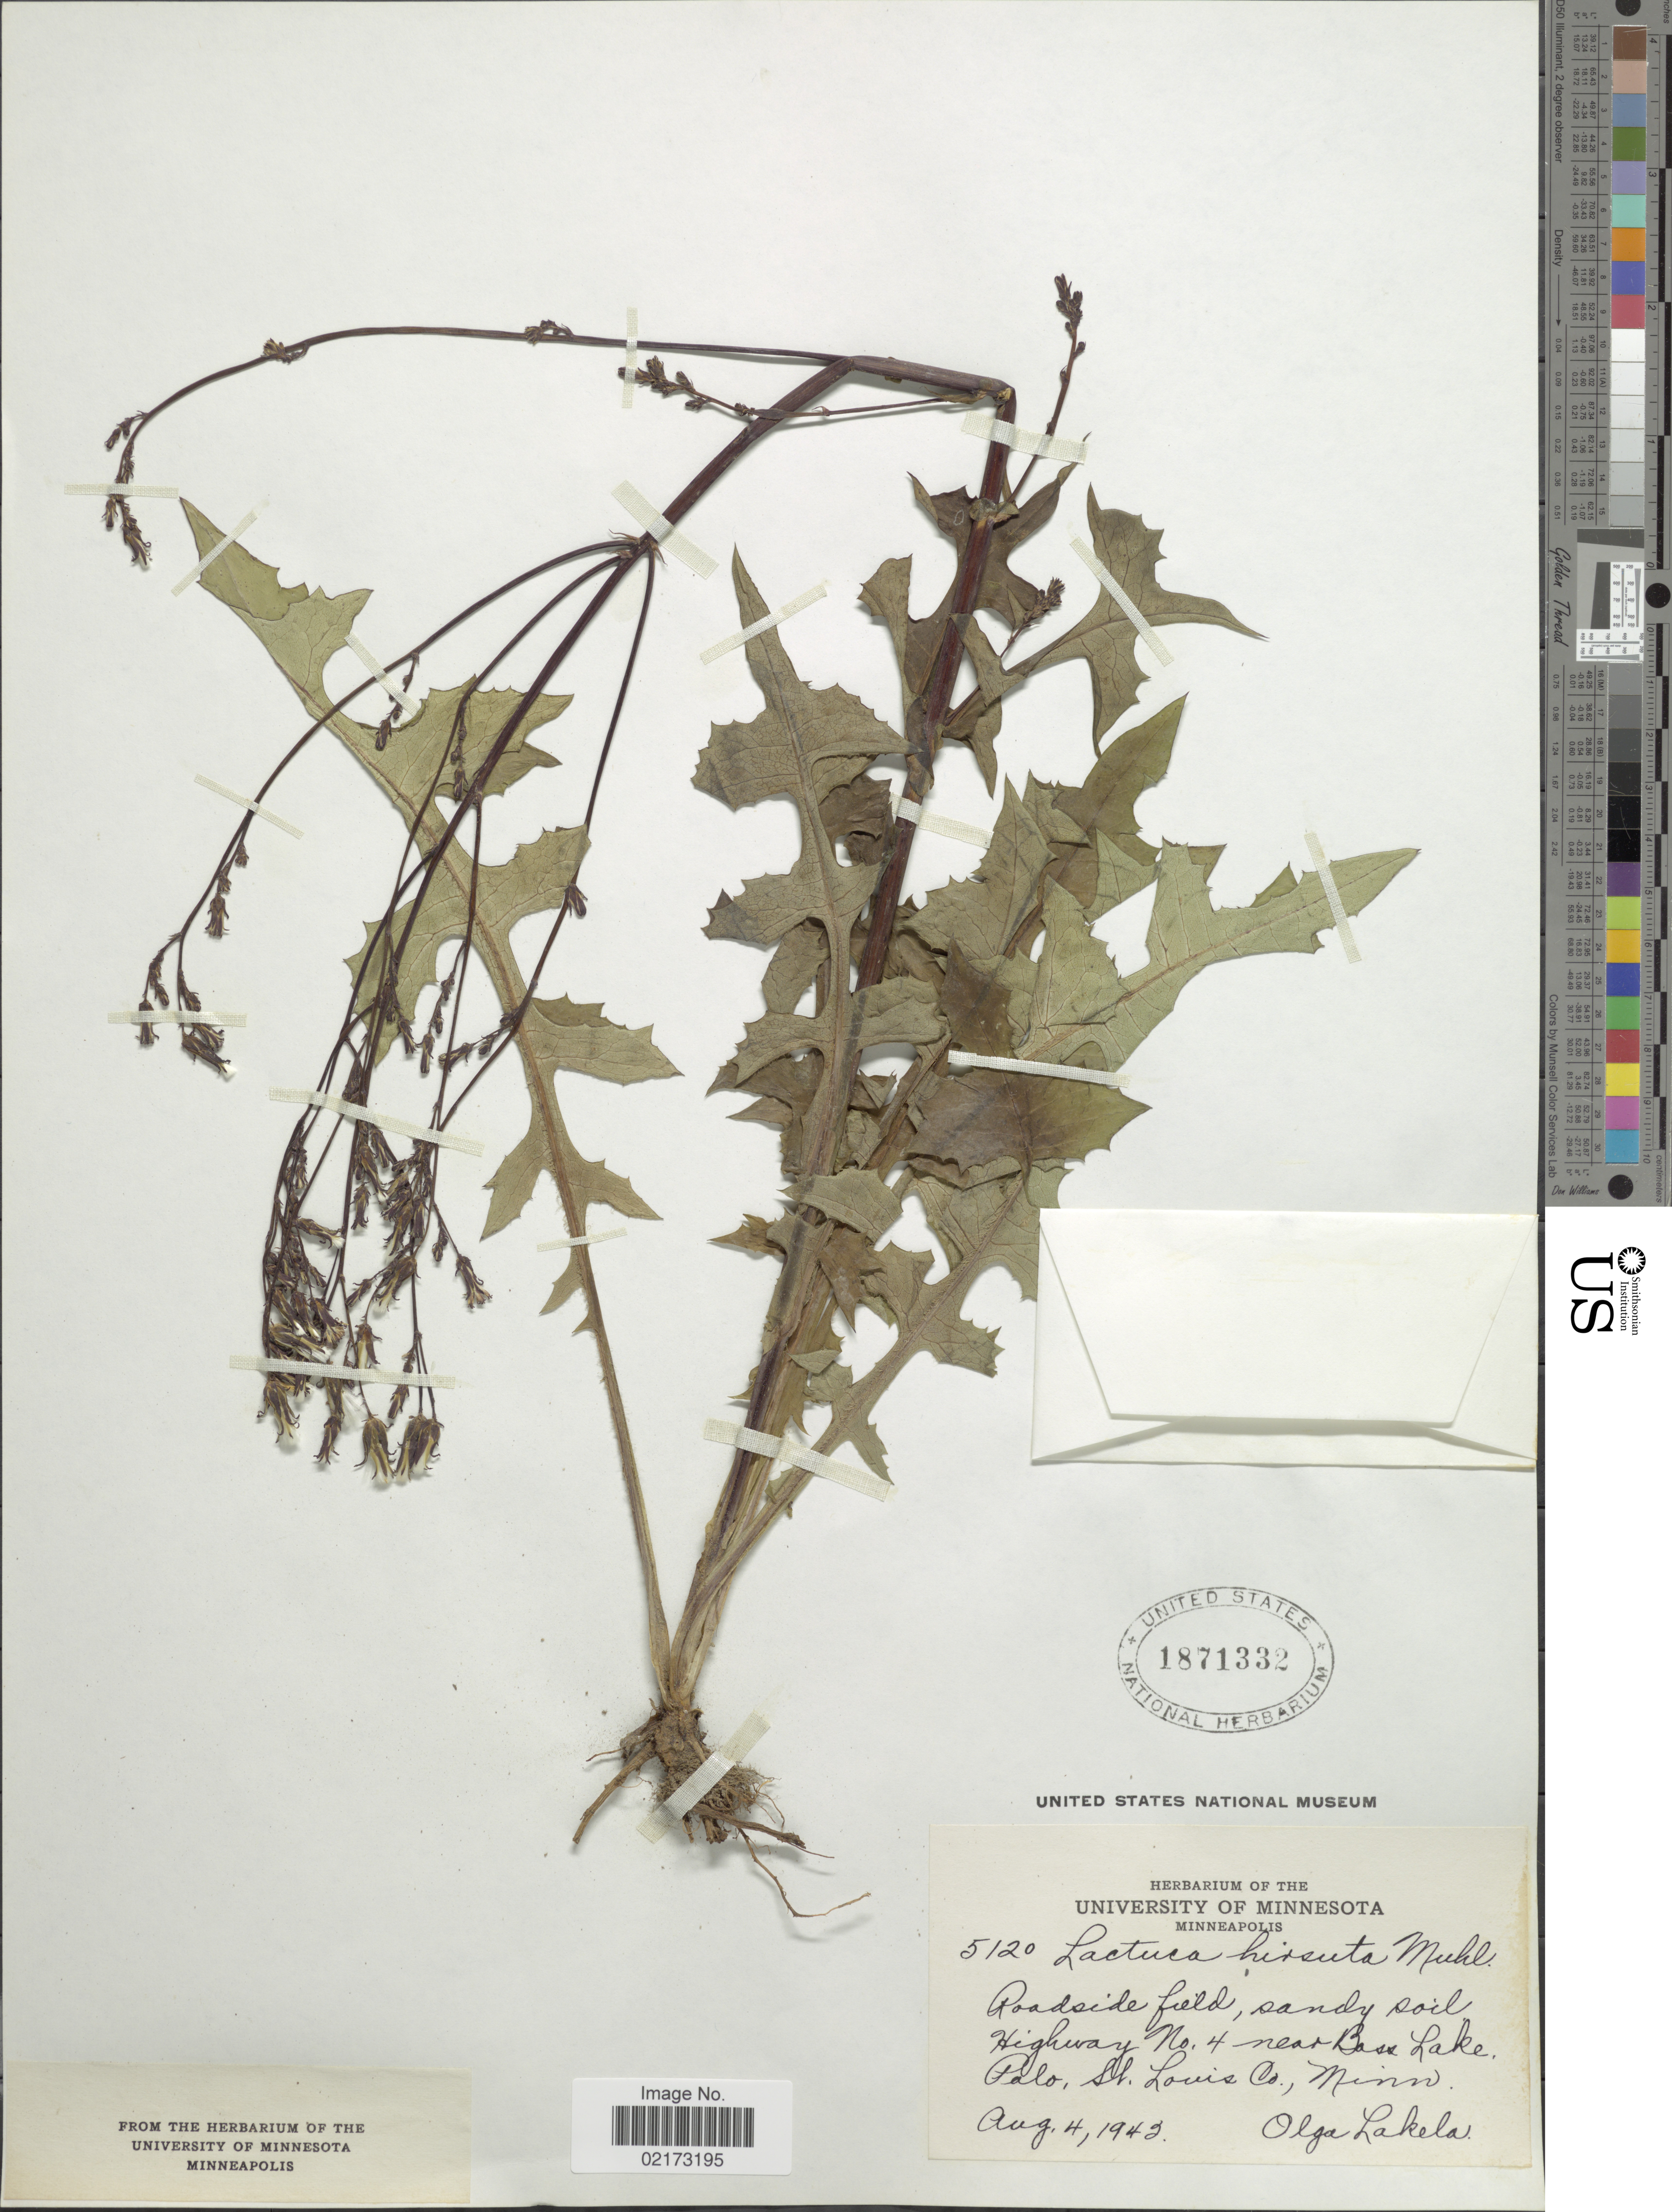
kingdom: Plantae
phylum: Tracheophyta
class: Magnoliopsida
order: Asterales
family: Asteraceae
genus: Lactuca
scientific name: Lactuca hirsuta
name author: Muhl. ex Nutt.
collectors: O. K. Lakela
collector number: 5120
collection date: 1943-08-04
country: United States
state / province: Minnesota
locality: Highway No. 4, near Bass Lake, Palo, St. Louis Co., Minn.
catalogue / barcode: US 1871332